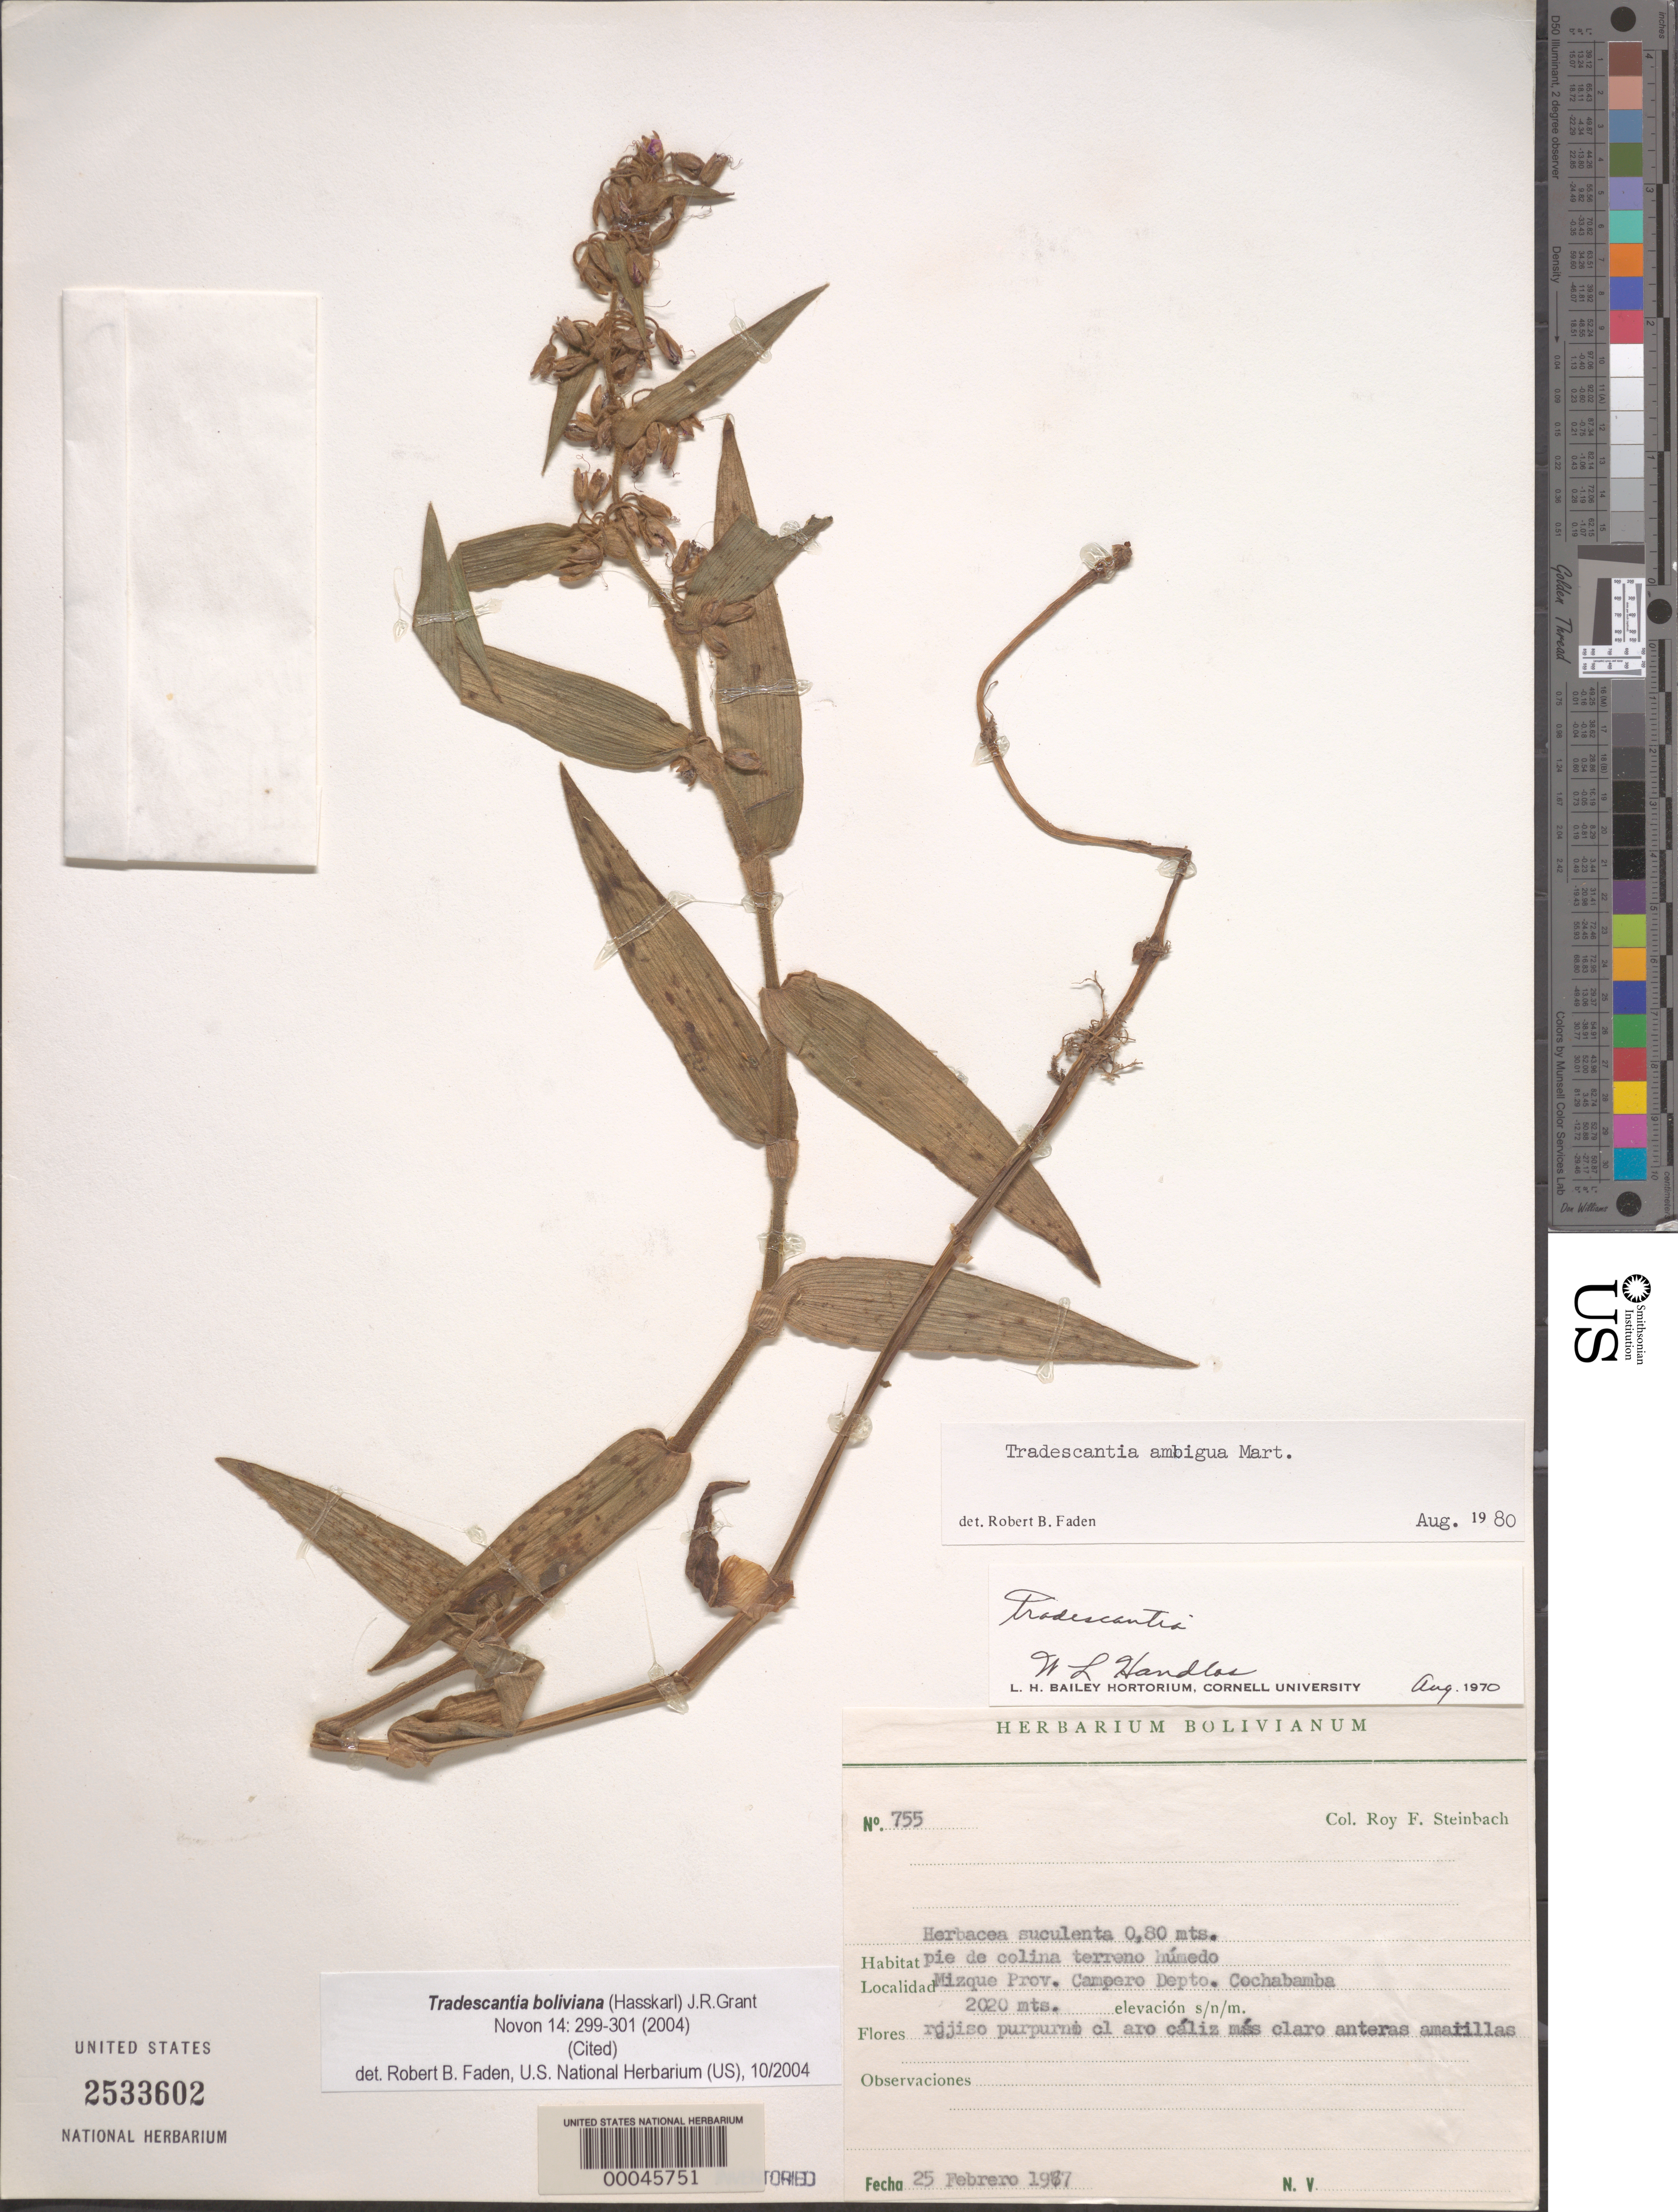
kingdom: Plantae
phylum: Tracheophyta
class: Liliopsida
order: Commelinales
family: Commelinaceae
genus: Tradescantia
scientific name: Tradescantia ambigua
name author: Mart. ex Schult. & Schult. f.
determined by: Faden, Robert B., (US), Smithsonian Institution - National Museum of Natural History (UNITED STATES)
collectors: R. F. Steinbach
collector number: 755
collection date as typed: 25 Feb 1977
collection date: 1977-02-25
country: Bolivia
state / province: Cochabamba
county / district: Campero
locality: Mizque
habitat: Moist hillside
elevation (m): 2020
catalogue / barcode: US 2533602